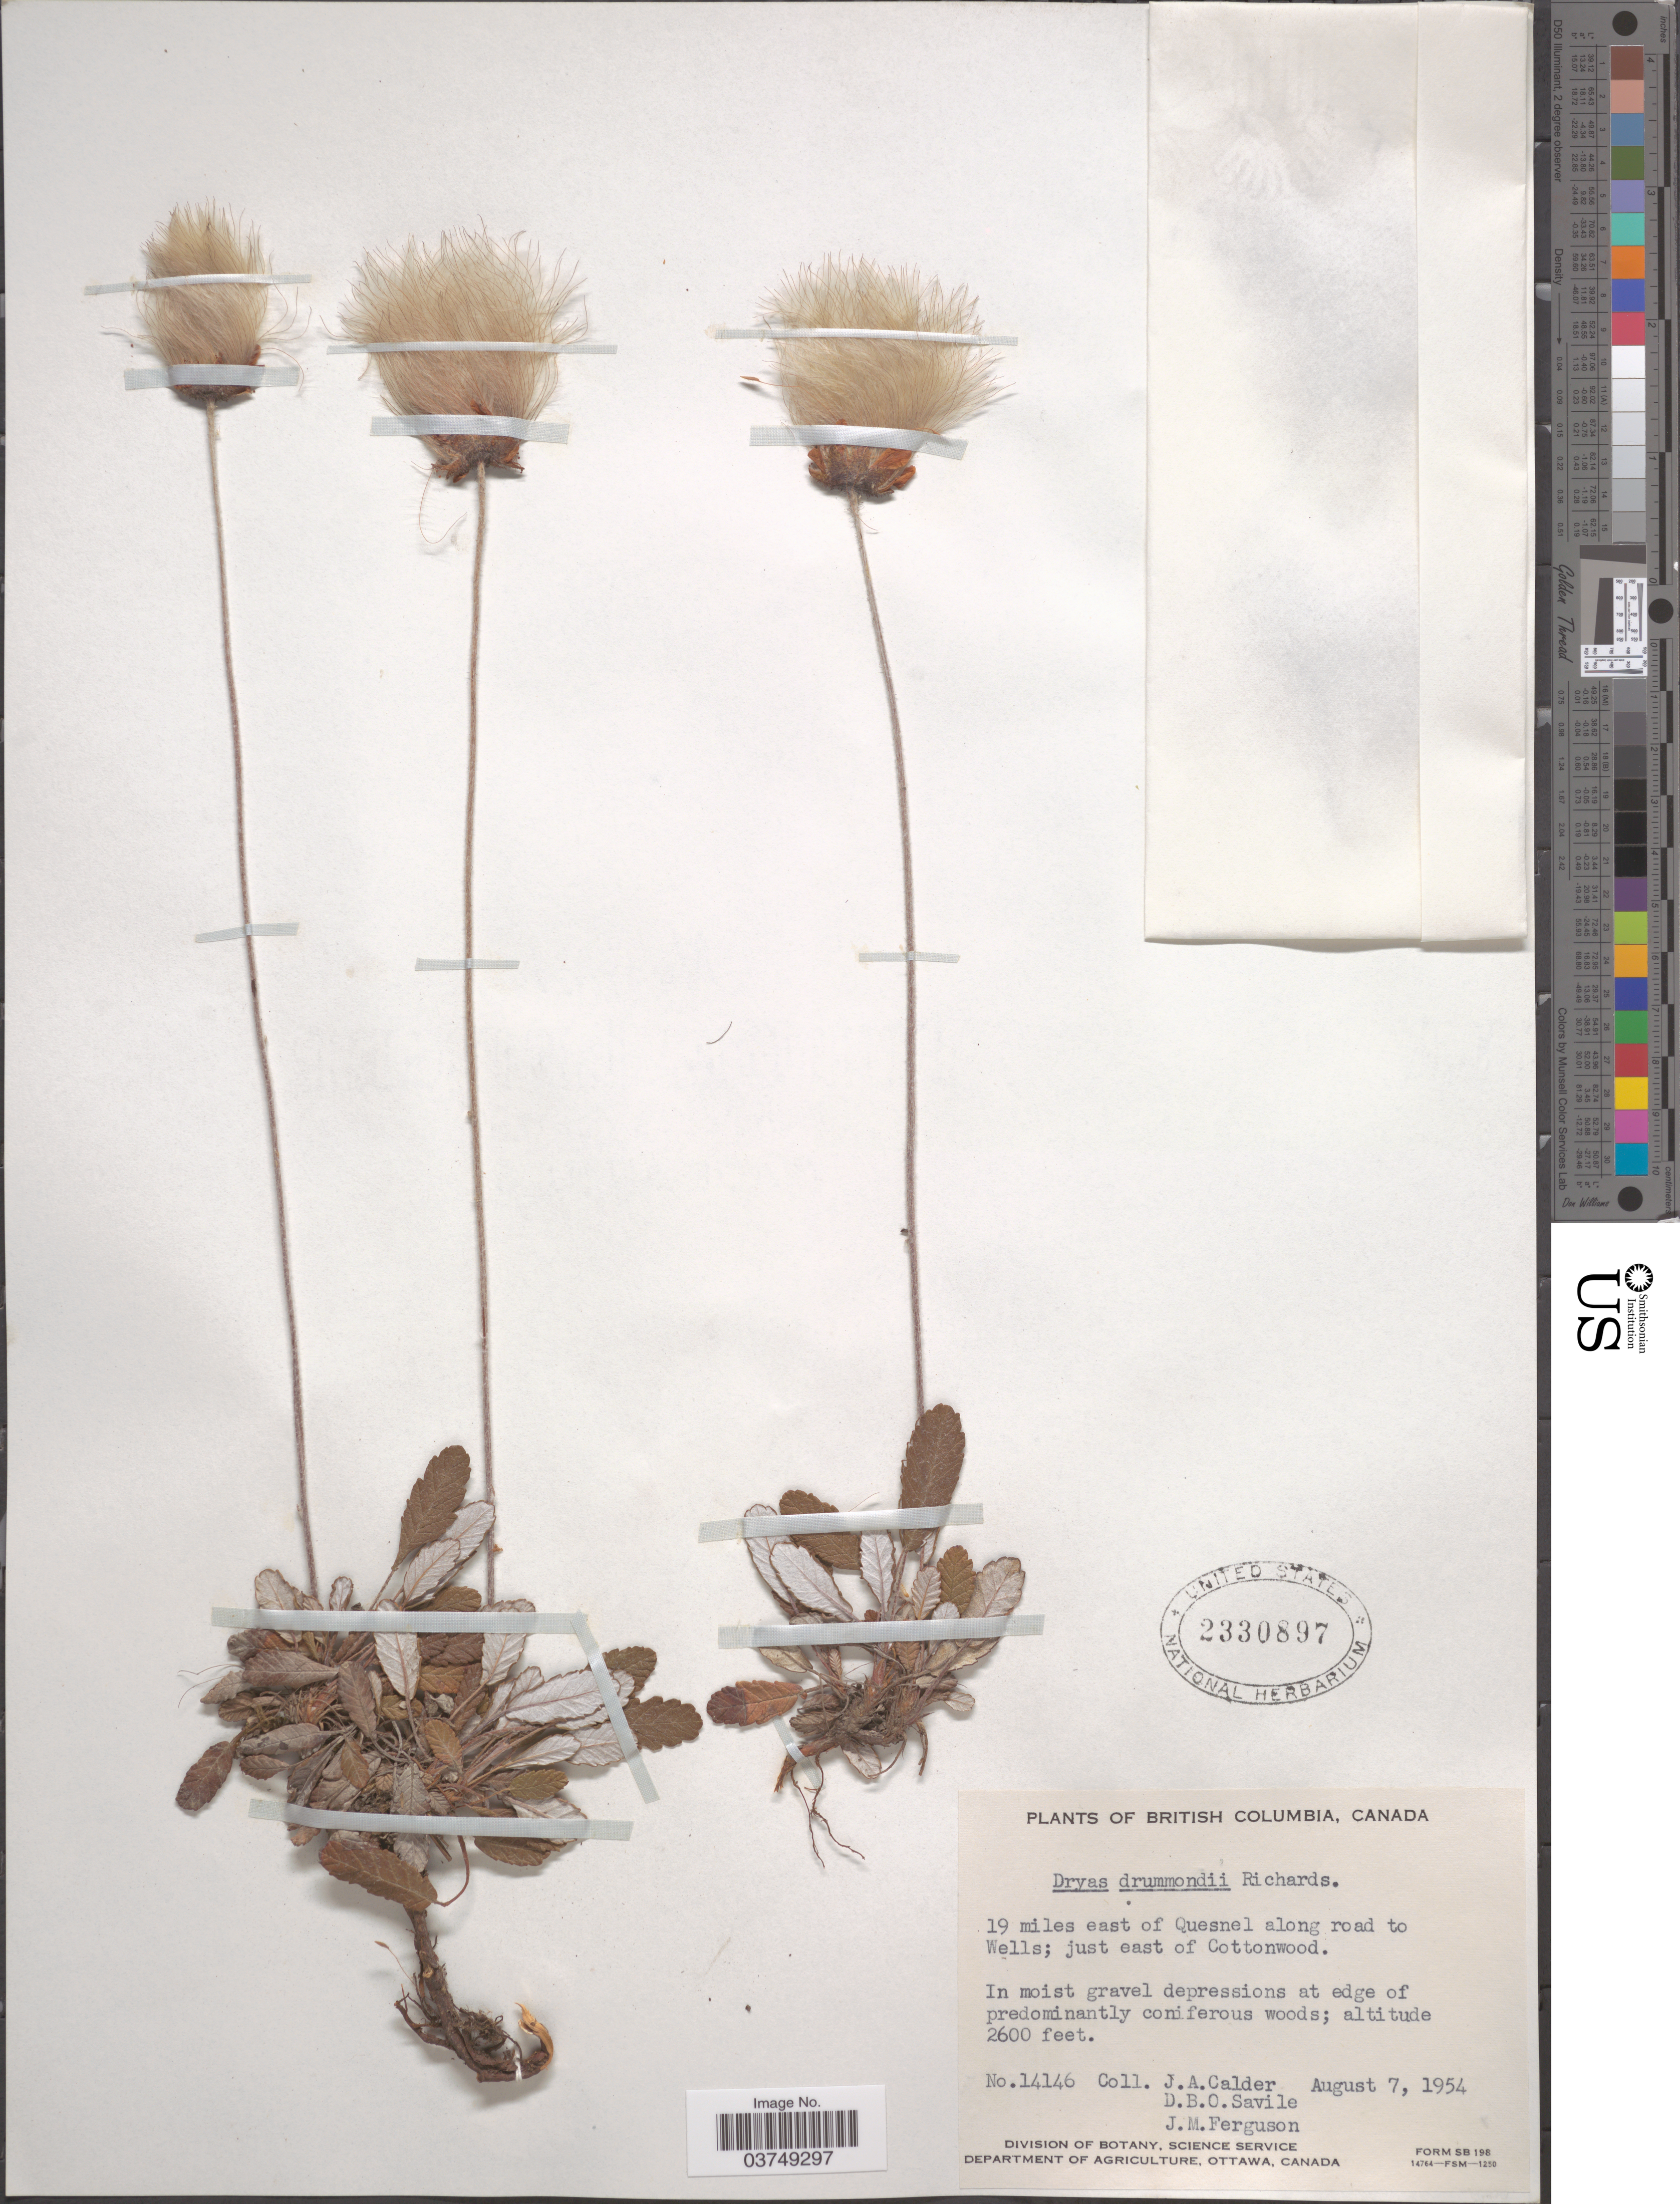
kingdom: Plantae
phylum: Tracheophyta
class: Magnoliopsida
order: Rosales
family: Rosaceae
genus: Dryas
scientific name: Dryas drummondii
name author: Hook. & Richardson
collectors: J. A. Calder, D. Savile & J. M. Ferguson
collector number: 14146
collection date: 1954-08-07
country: Canada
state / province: British Columbia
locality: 19 miles east of Quesnel along road to Wells; just east of Cottonwood.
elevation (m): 792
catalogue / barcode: US 2330897